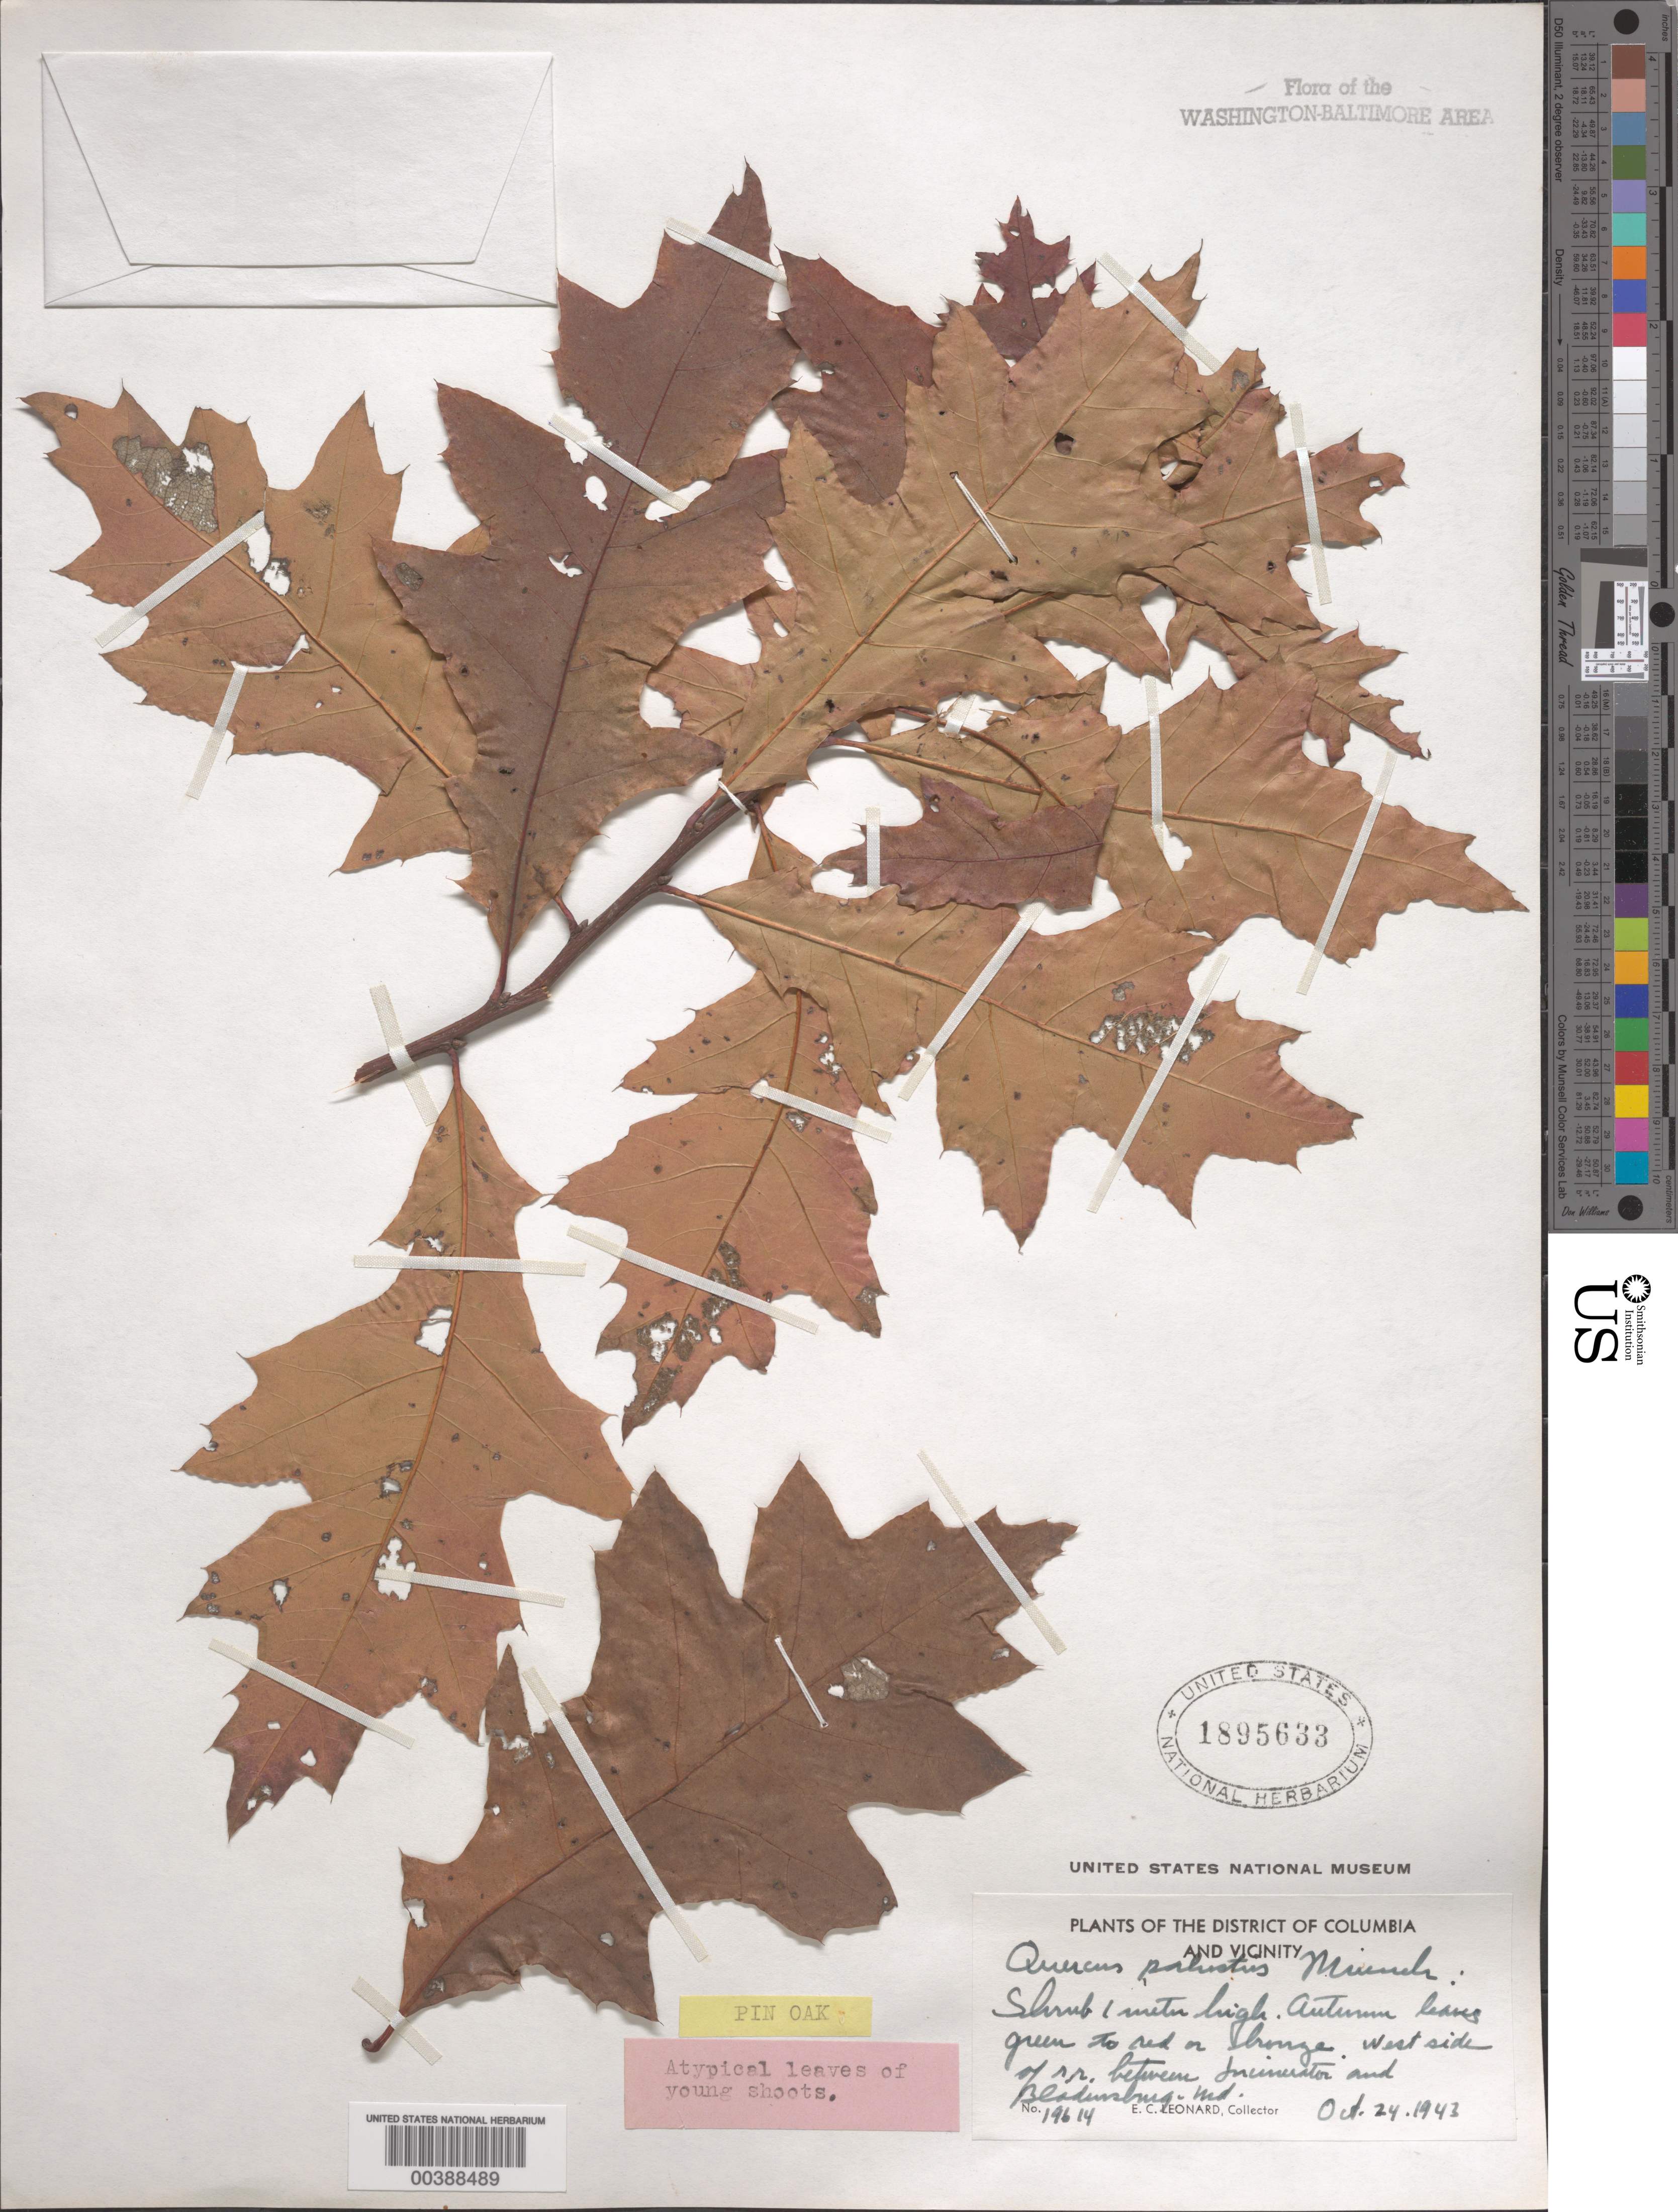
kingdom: Plantae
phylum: Tracheophyta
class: Magnoliopsida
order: Fagales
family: Fagaceae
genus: Quercus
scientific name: Quercus palustris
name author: Münchh.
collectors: E. C. Leonard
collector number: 19614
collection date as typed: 24 Oct 1943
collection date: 1943-10-24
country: United States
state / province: Maryland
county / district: Prince George's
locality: Between Incinerator and Bladensburg, railroad swamp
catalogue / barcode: US 1895633